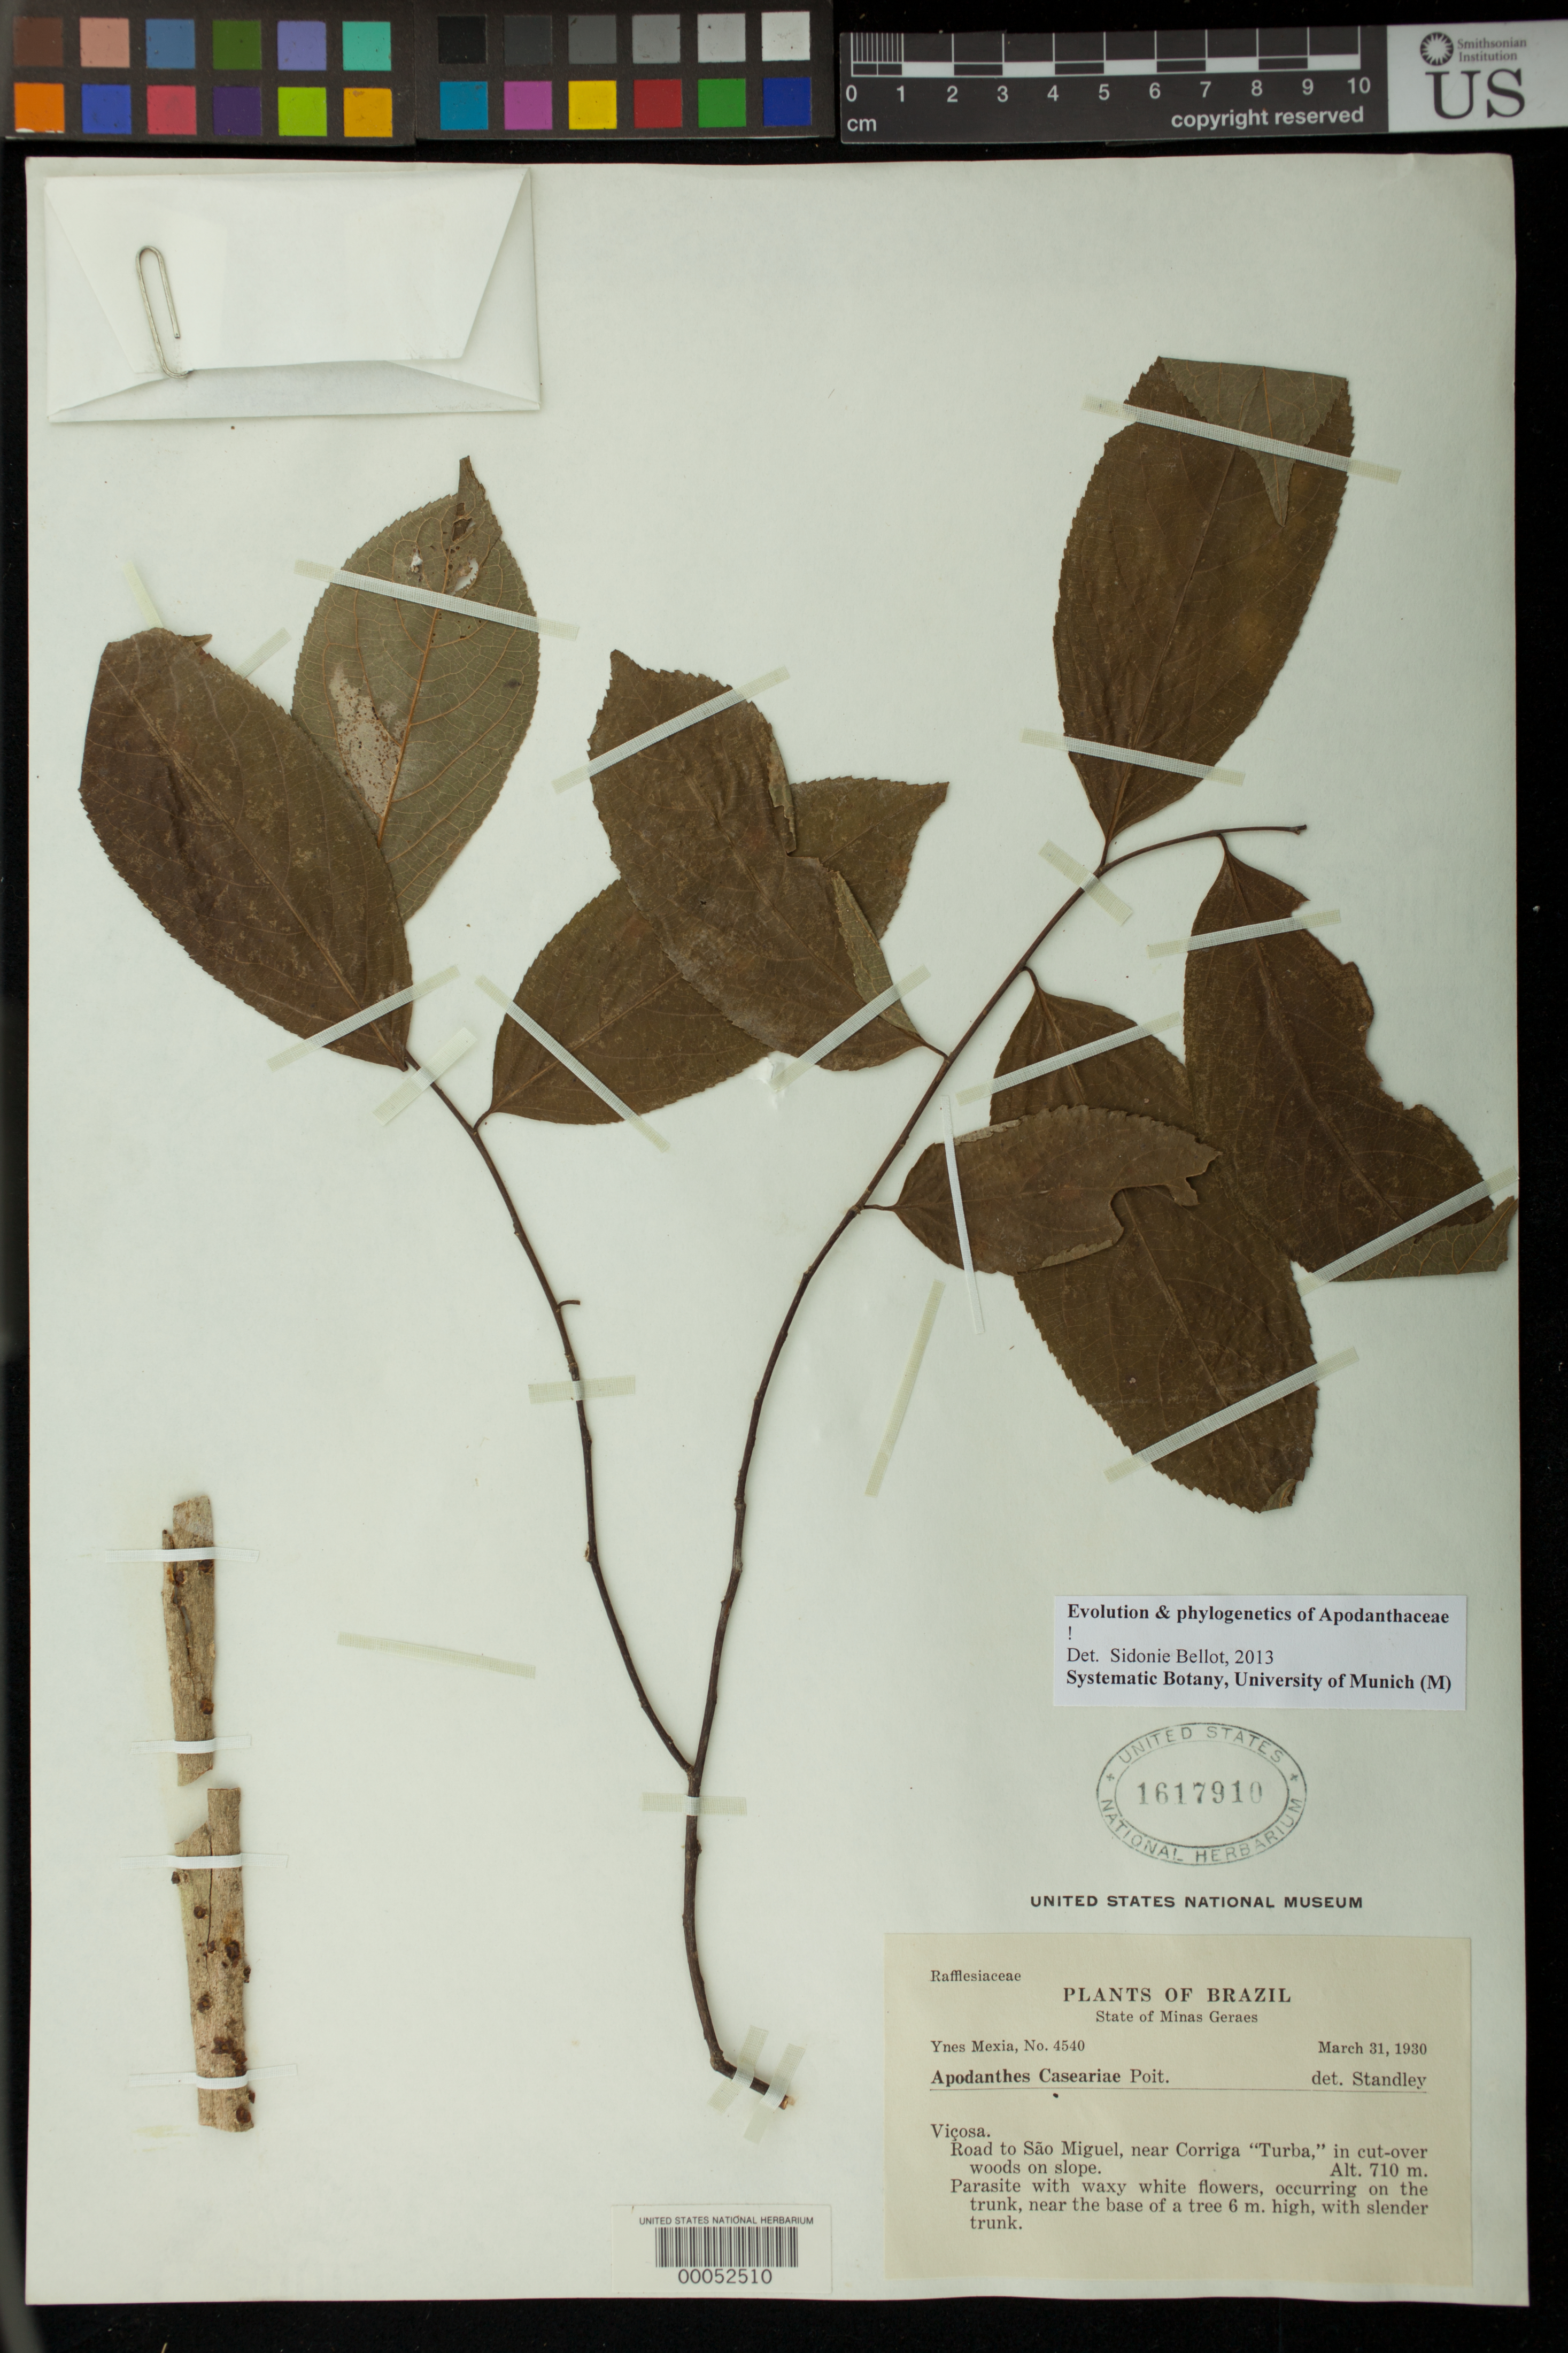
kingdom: Plantae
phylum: Tracheophyta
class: Magnoliopsida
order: Cucurbitales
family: Apodanthaceae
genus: Apodanthes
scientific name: Apodanthes caseariae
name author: Poit.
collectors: Y. Mexia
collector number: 4540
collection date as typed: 31 Mar 1930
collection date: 1930-03-31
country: Brazil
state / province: Minas Gerais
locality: Road to sao miguel, near corriga "turba"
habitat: Cut-over woodson slope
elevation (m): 710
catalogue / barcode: US 1617910